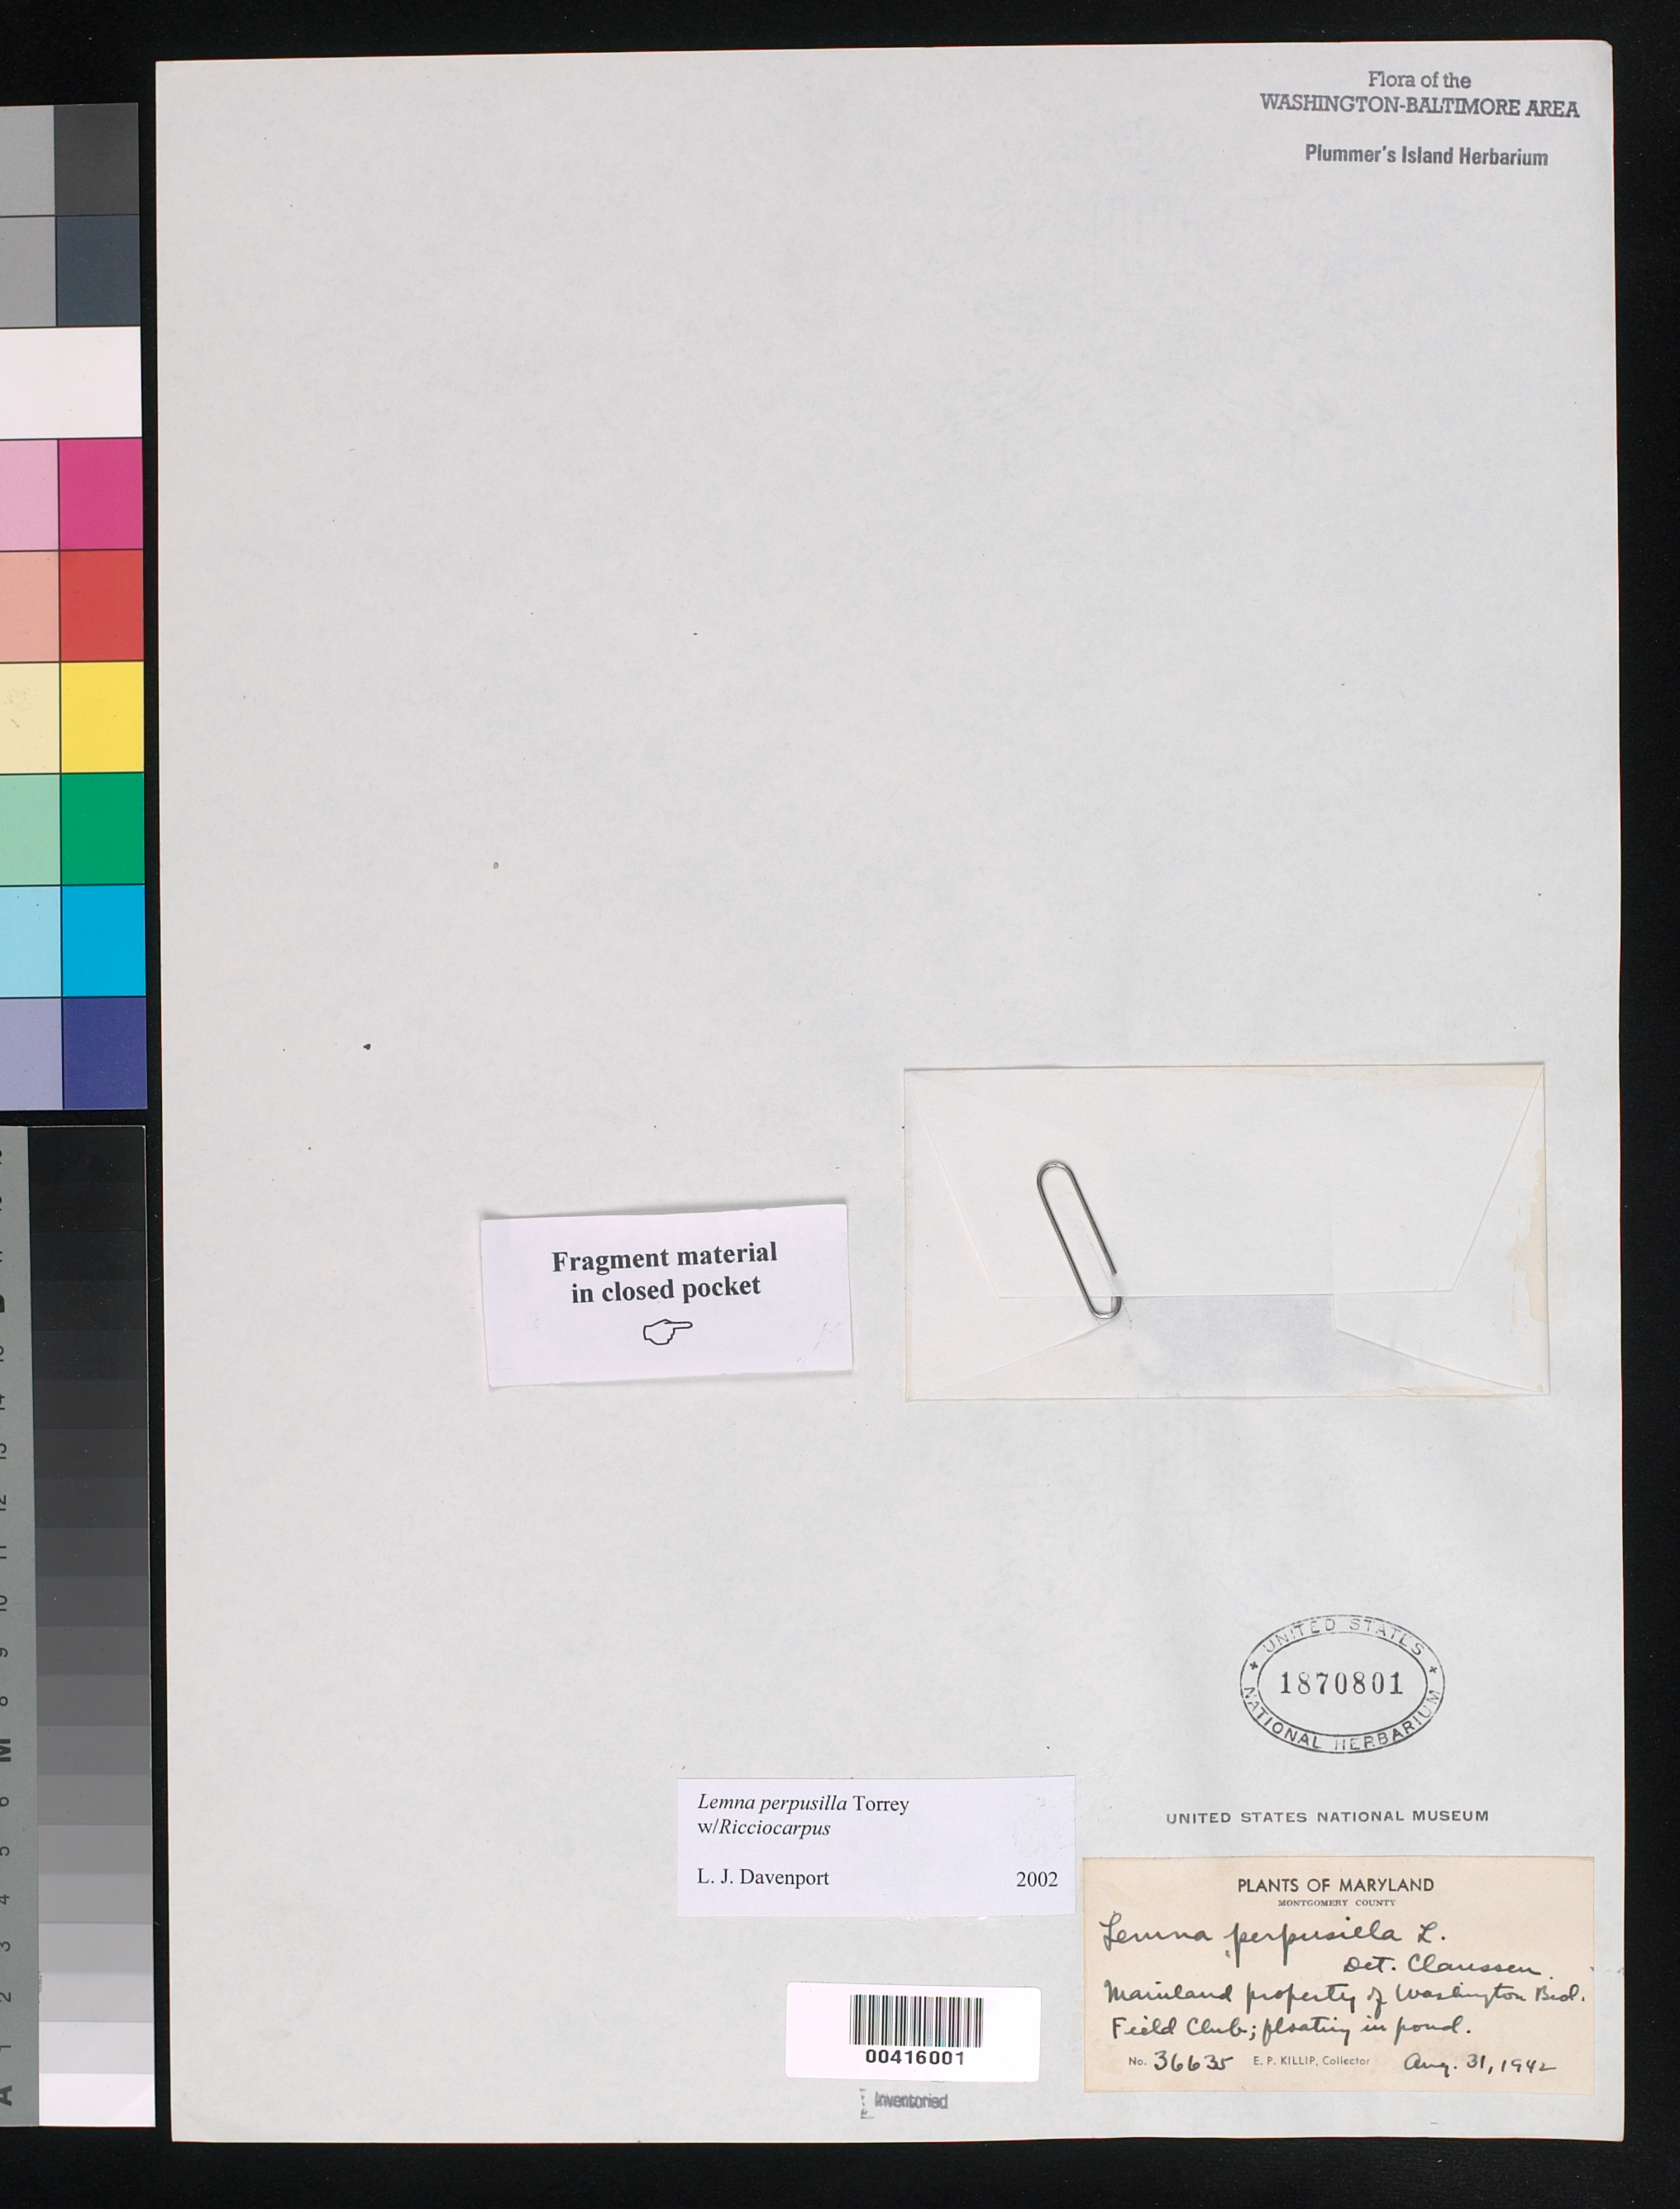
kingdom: Plantae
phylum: Tracheophyta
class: Liliopsida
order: Alismatales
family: Araceae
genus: Lemna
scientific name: Lemna perpusilla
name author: Torr.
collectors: E. P. Killip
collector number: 36635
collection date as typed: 31 Aug 1942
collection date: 1942-08-31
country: United States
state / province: Maryland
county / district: Montgomery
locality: Plummer's Island, mainland property of Washington Biol Field Club C. & O. Canal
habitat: Floating in pond.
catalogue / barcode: US 1870801